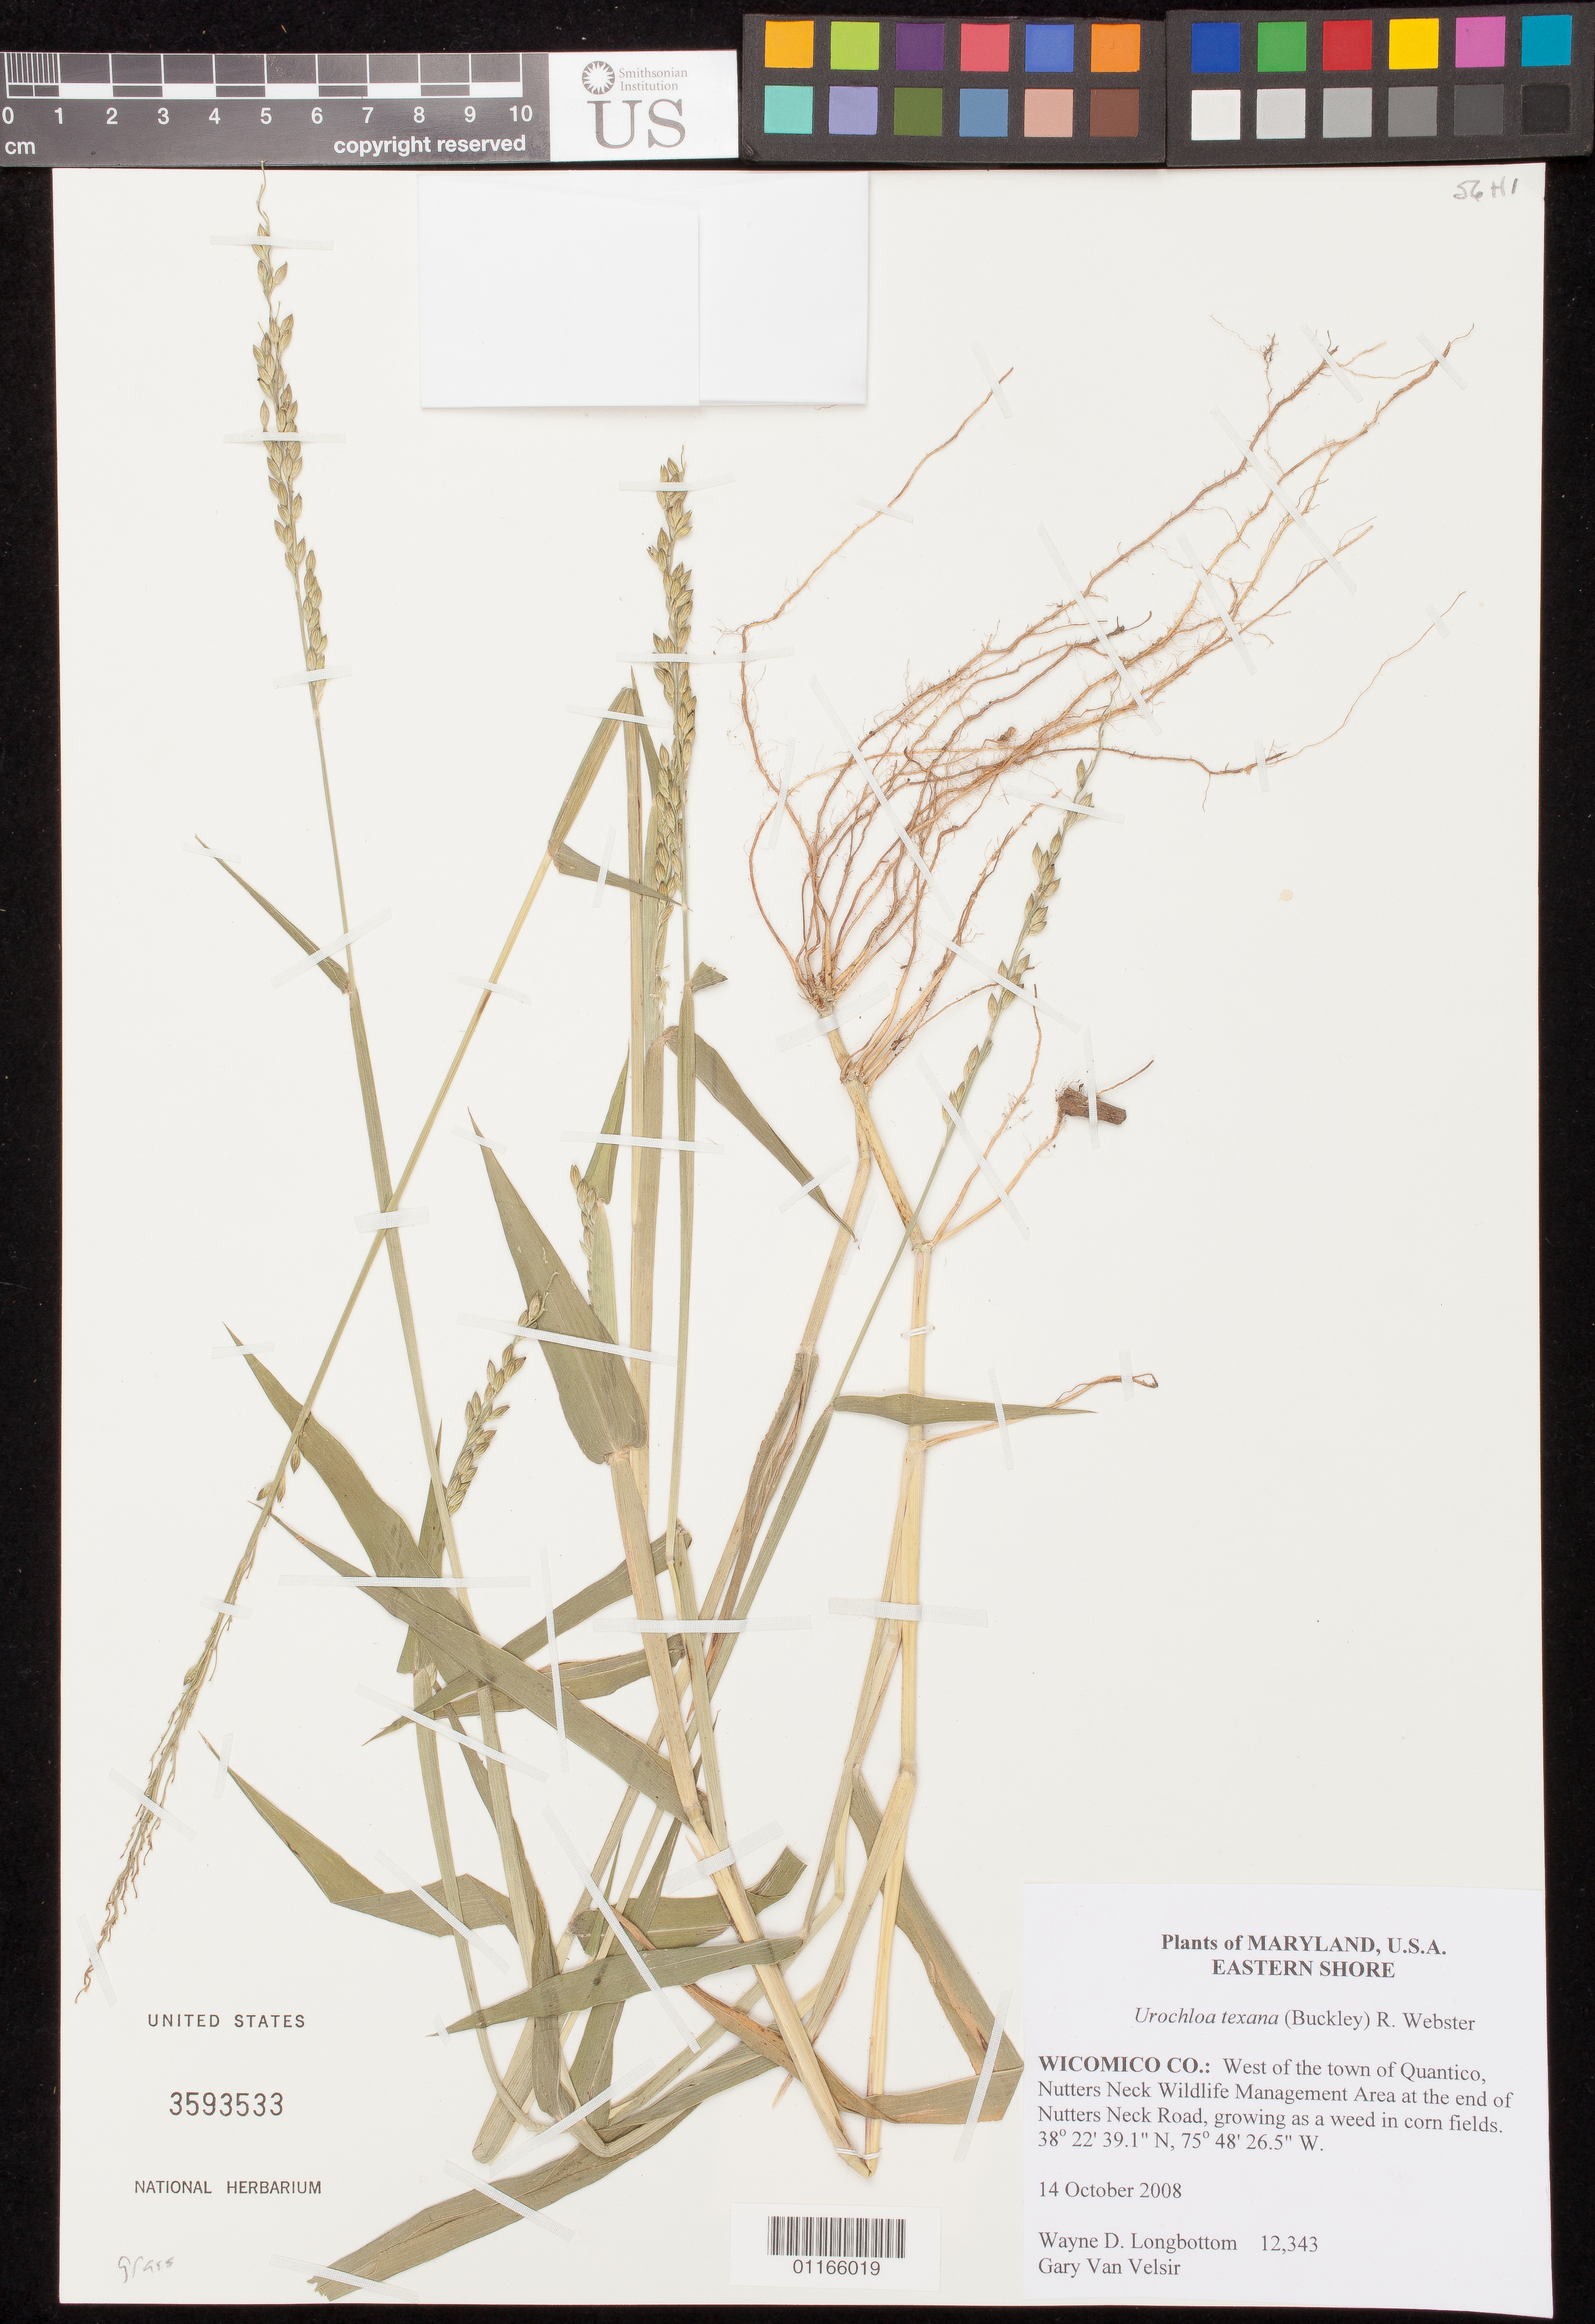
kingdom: Plantae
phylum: Tracheophyta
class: Liliopsida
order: Poales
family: Poaceae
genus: Urochloa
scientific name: Urochloa texana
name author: (Buckley) R.D. Webster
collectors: W. D. Longbottom & G. Van Velsir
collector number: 12343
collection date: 2008-10-14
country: United States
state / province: Maryland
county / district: Wicomico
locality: West of the town of Quantico, Nutters Neck Wildlife Management Area at the end of Nutters Neck Road.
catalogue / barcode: US 3593533